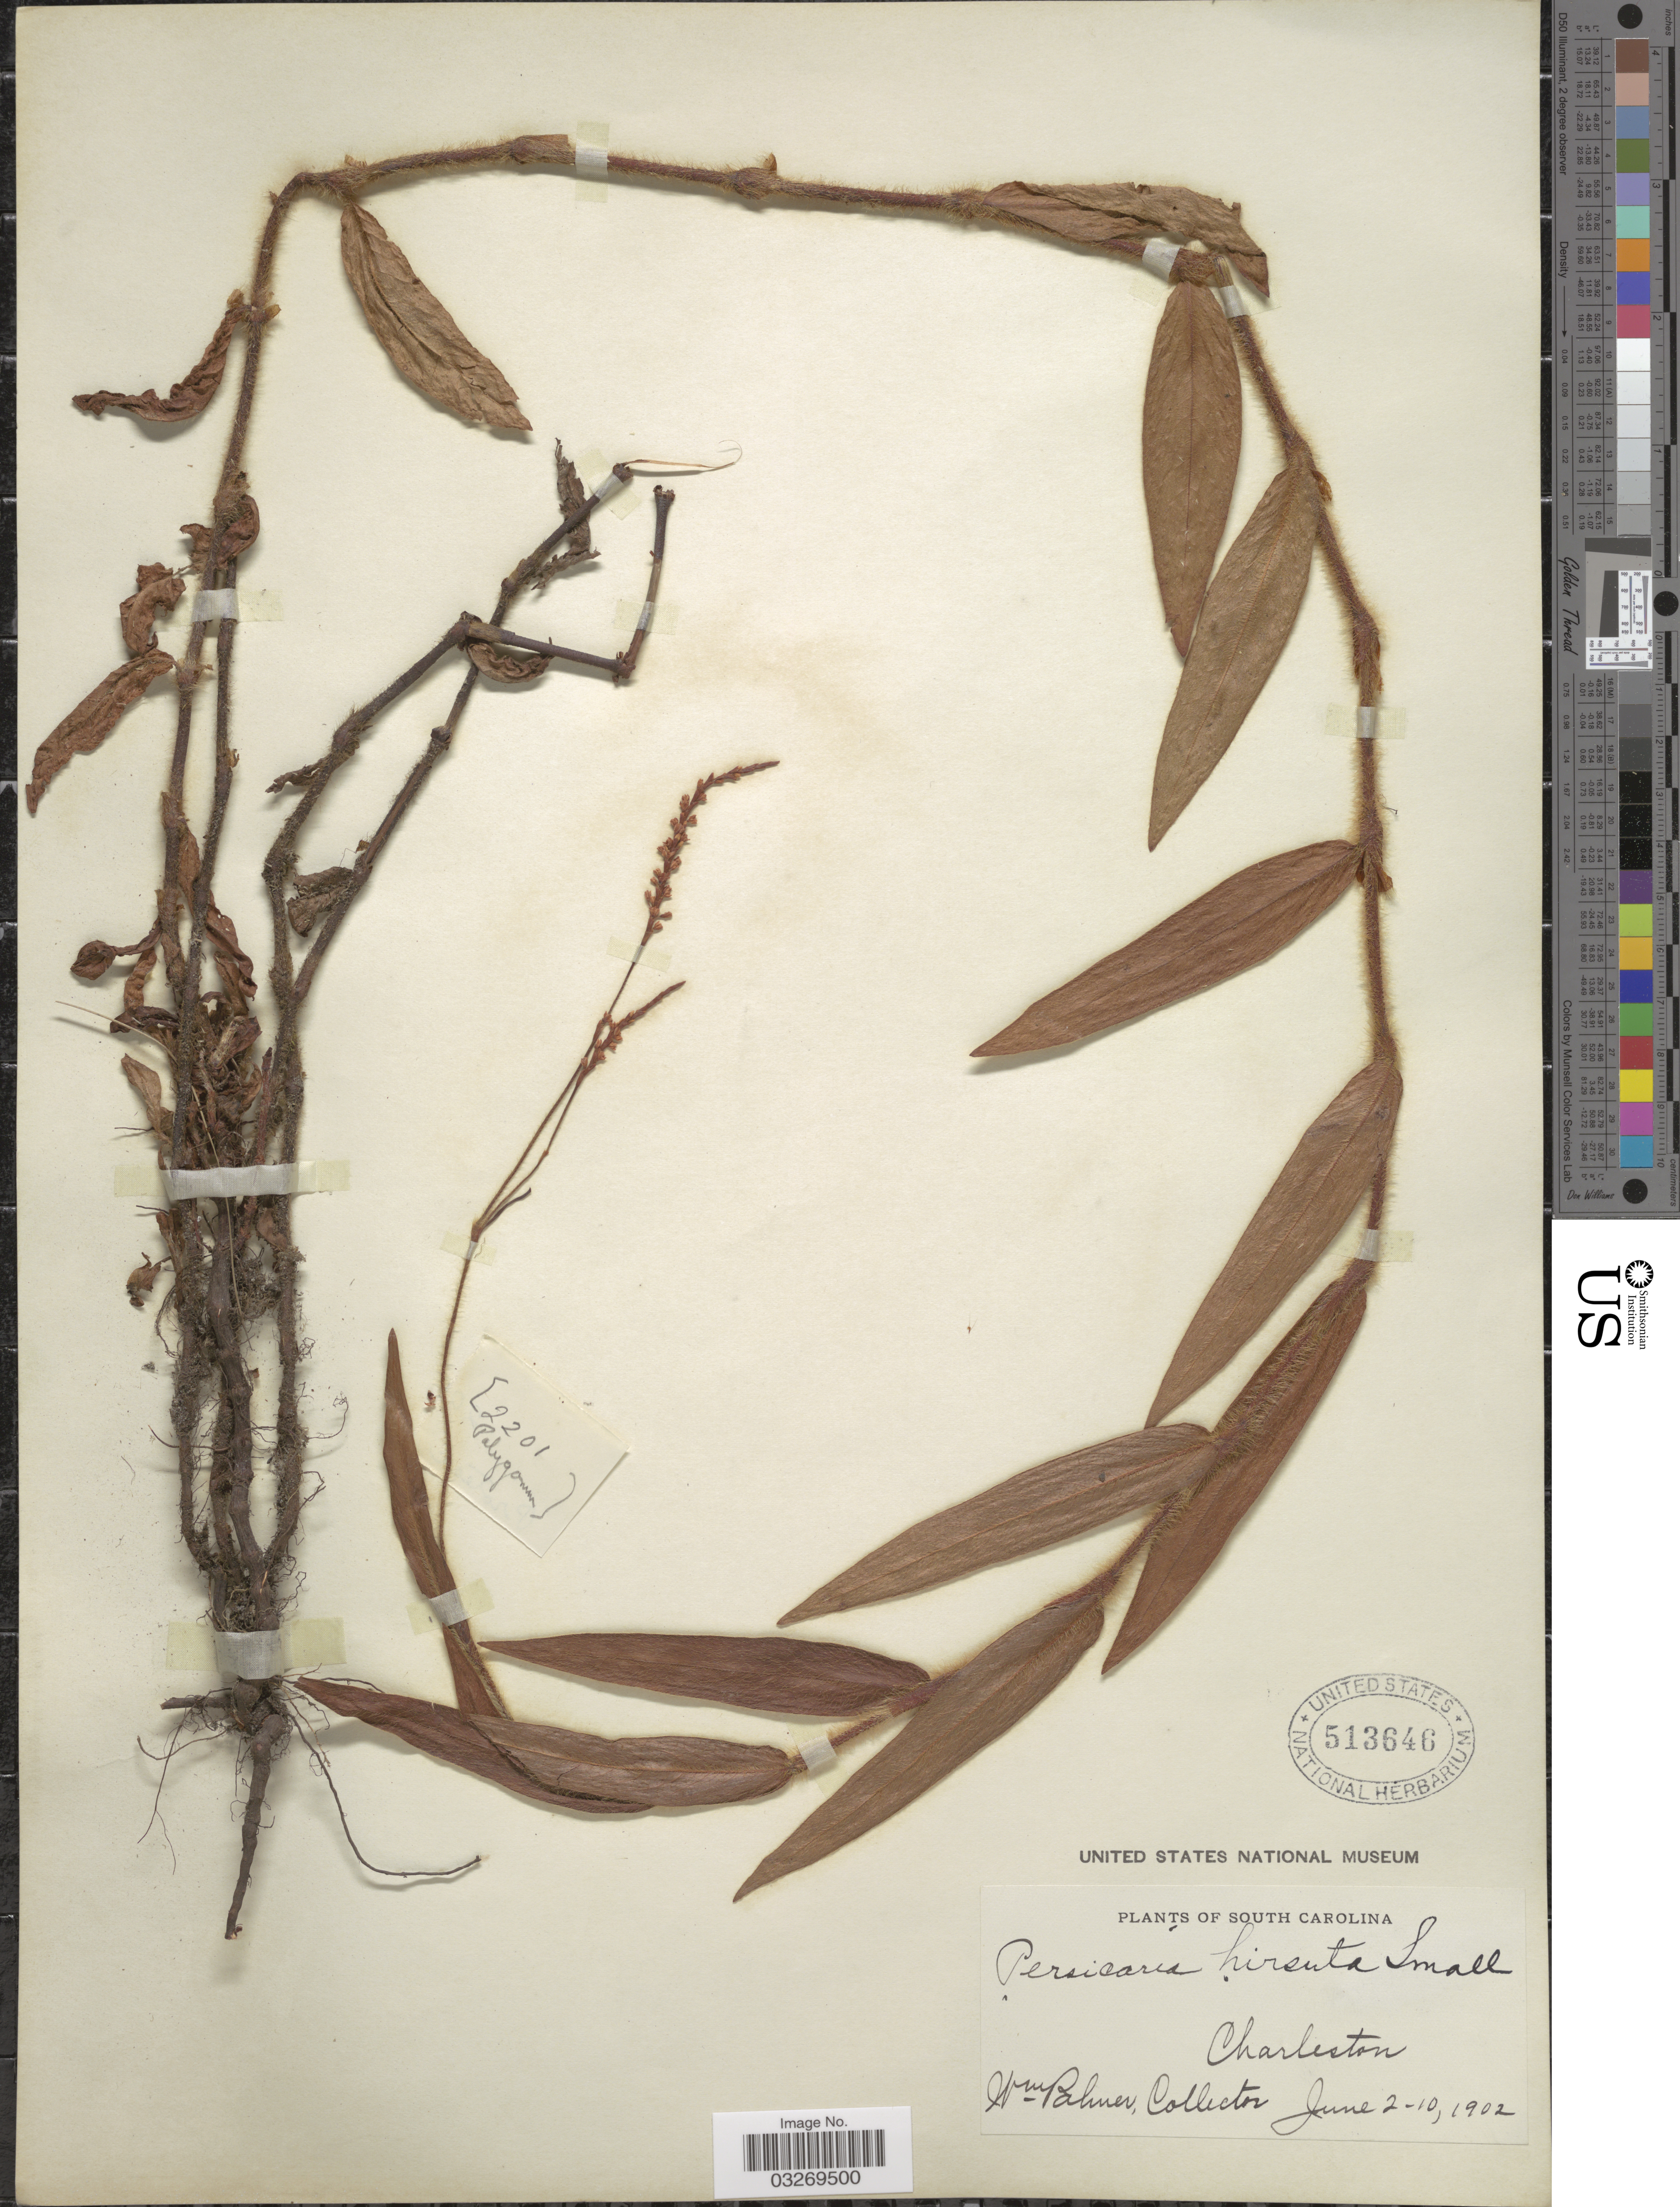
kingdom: Plantae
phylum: Tracheophyta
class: Magnoliopsida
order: Caryophyllales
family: Polygonaceae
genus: Persicaria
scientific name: Persicaria hirsuta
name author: (Walter) Small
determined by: Atha, D. E.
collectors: W. Palmer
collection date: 1902-06-02/1902-06-10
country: United States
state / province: South Carolina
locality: Charleston.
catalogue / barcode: US 513646